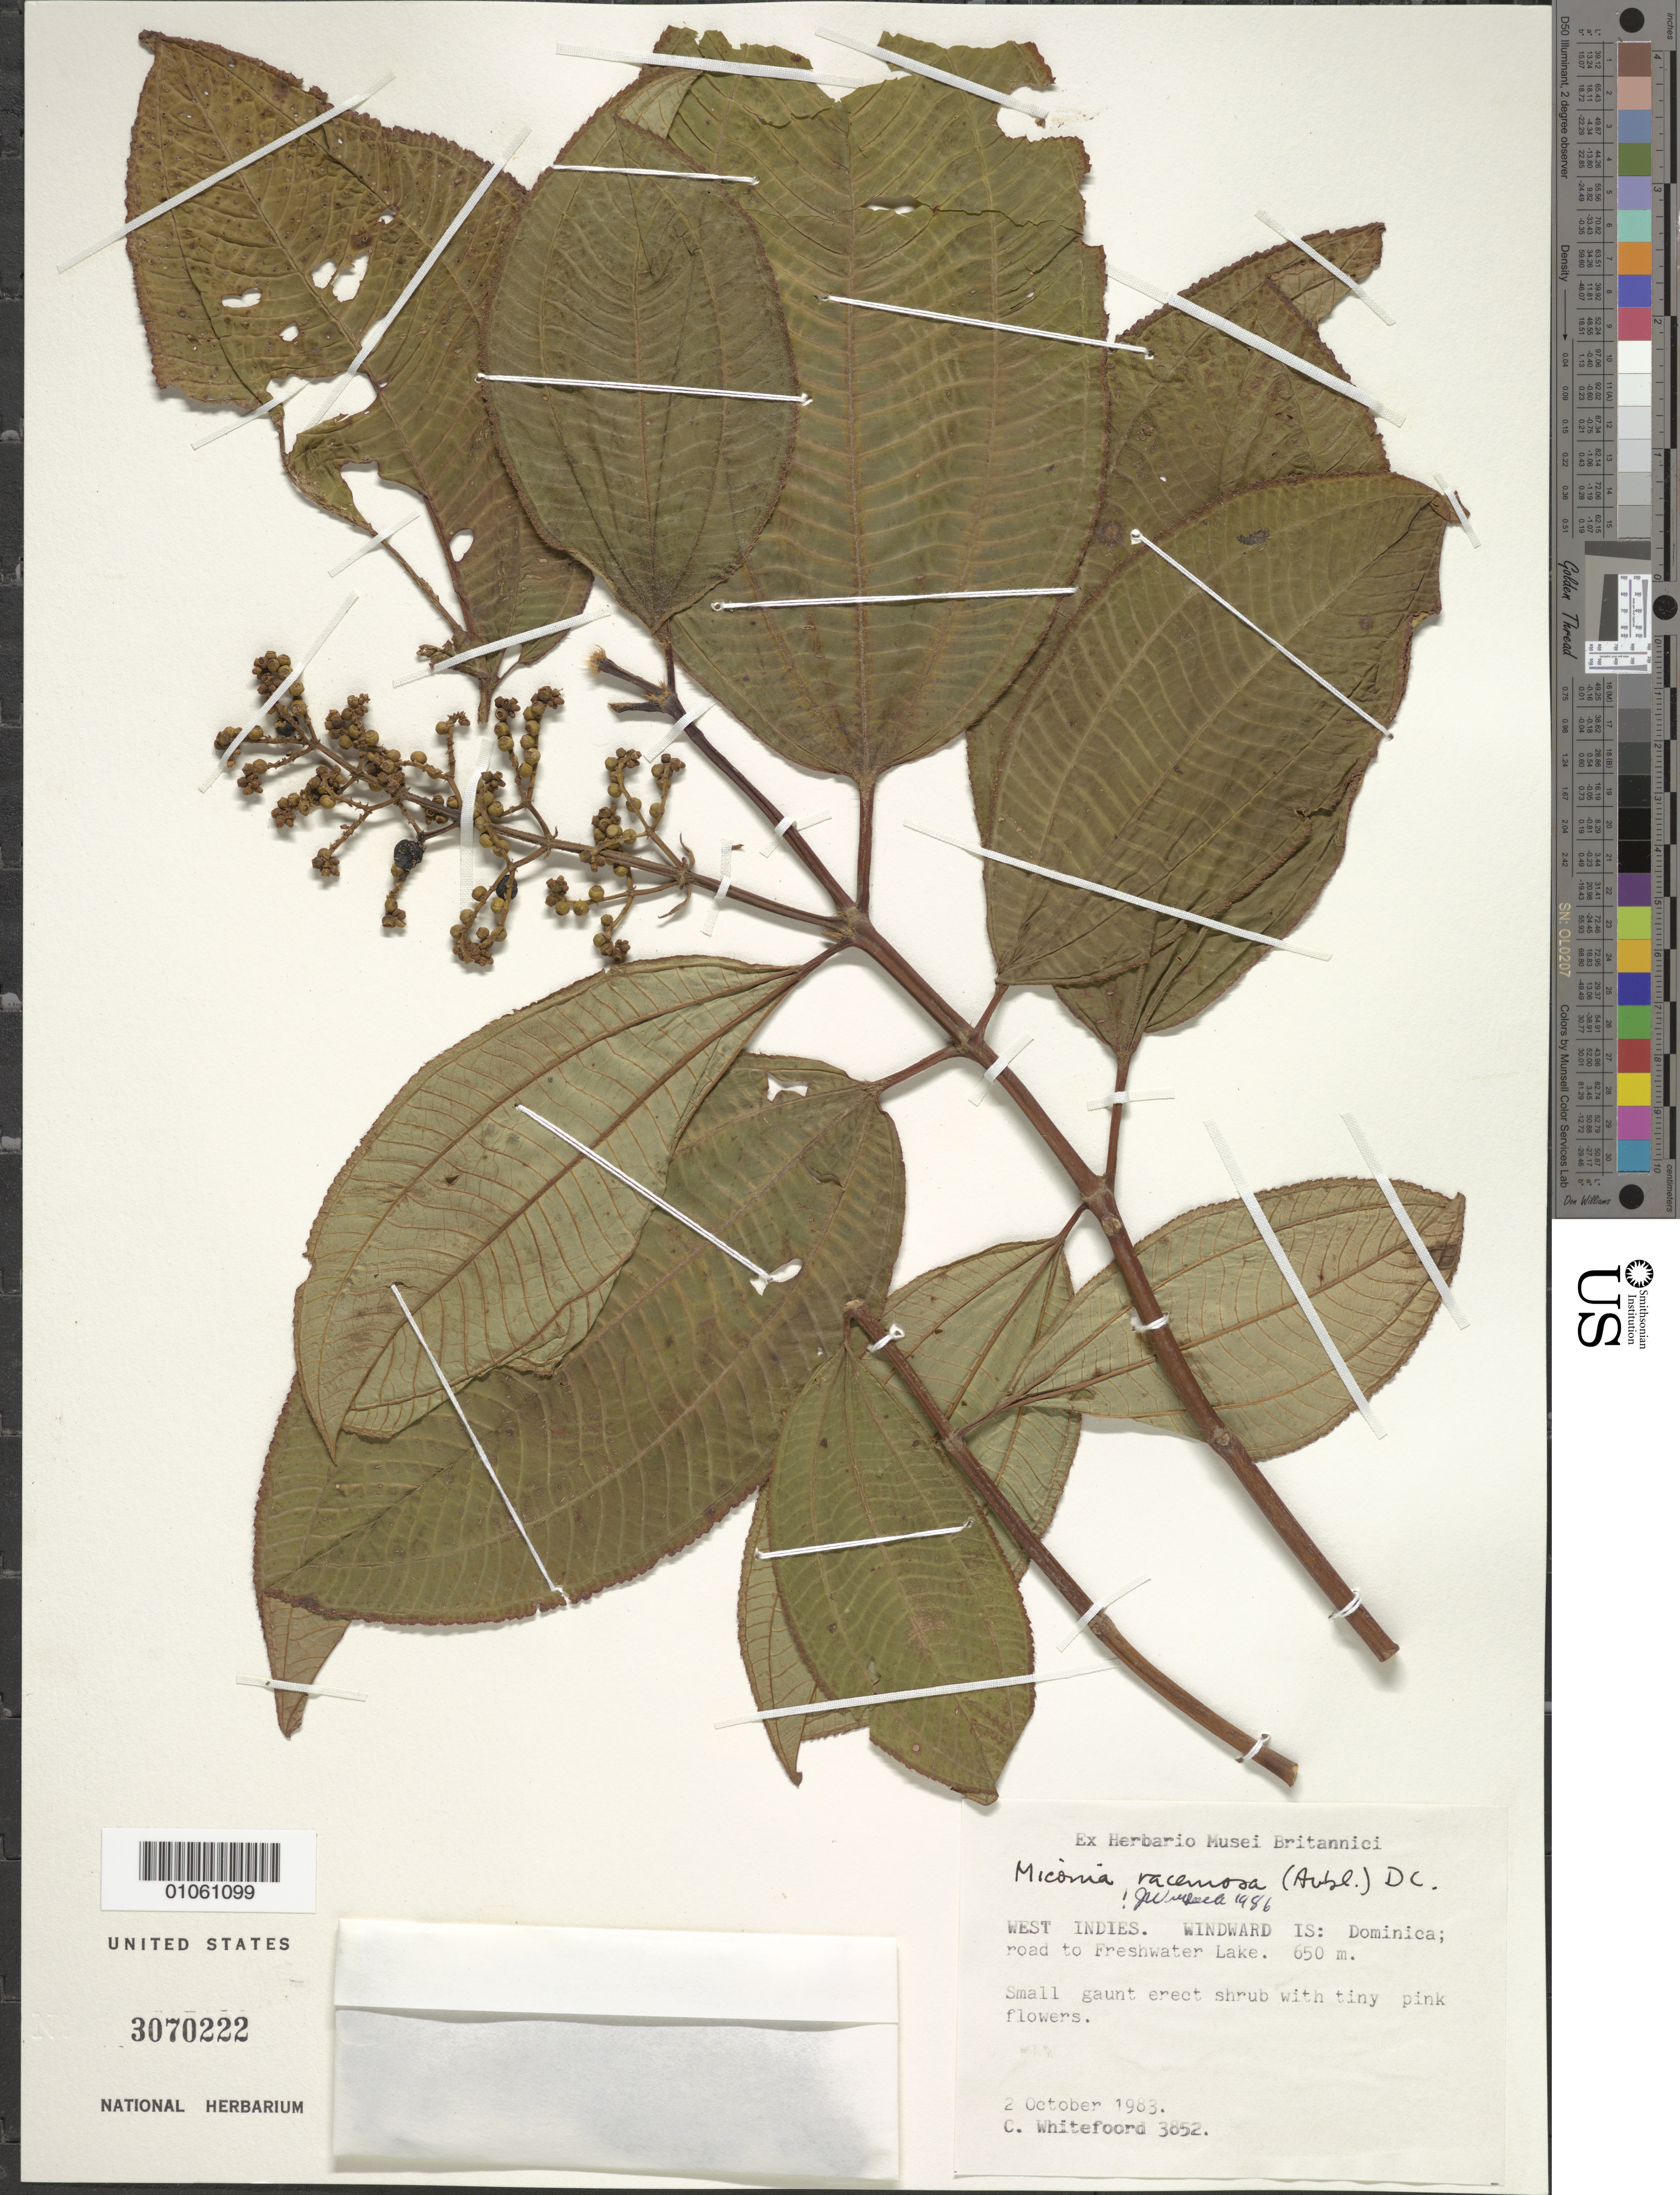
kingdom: Plantae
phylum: Tracheophyta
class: Magnoliopsida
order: Myrtales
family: Melastomataceae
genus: Miconia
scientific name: Miconia racemosa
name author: (Aubl.) DC.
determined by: Wurdack, John J., (US), US (UNITED STATES)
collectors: C. Whitefoord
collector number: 3852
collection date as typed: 02 Oct 1983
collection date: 1983-10-02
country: Dominica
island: Dominica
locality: Freshwater Lake road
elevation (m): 650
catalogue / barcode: US 3070222